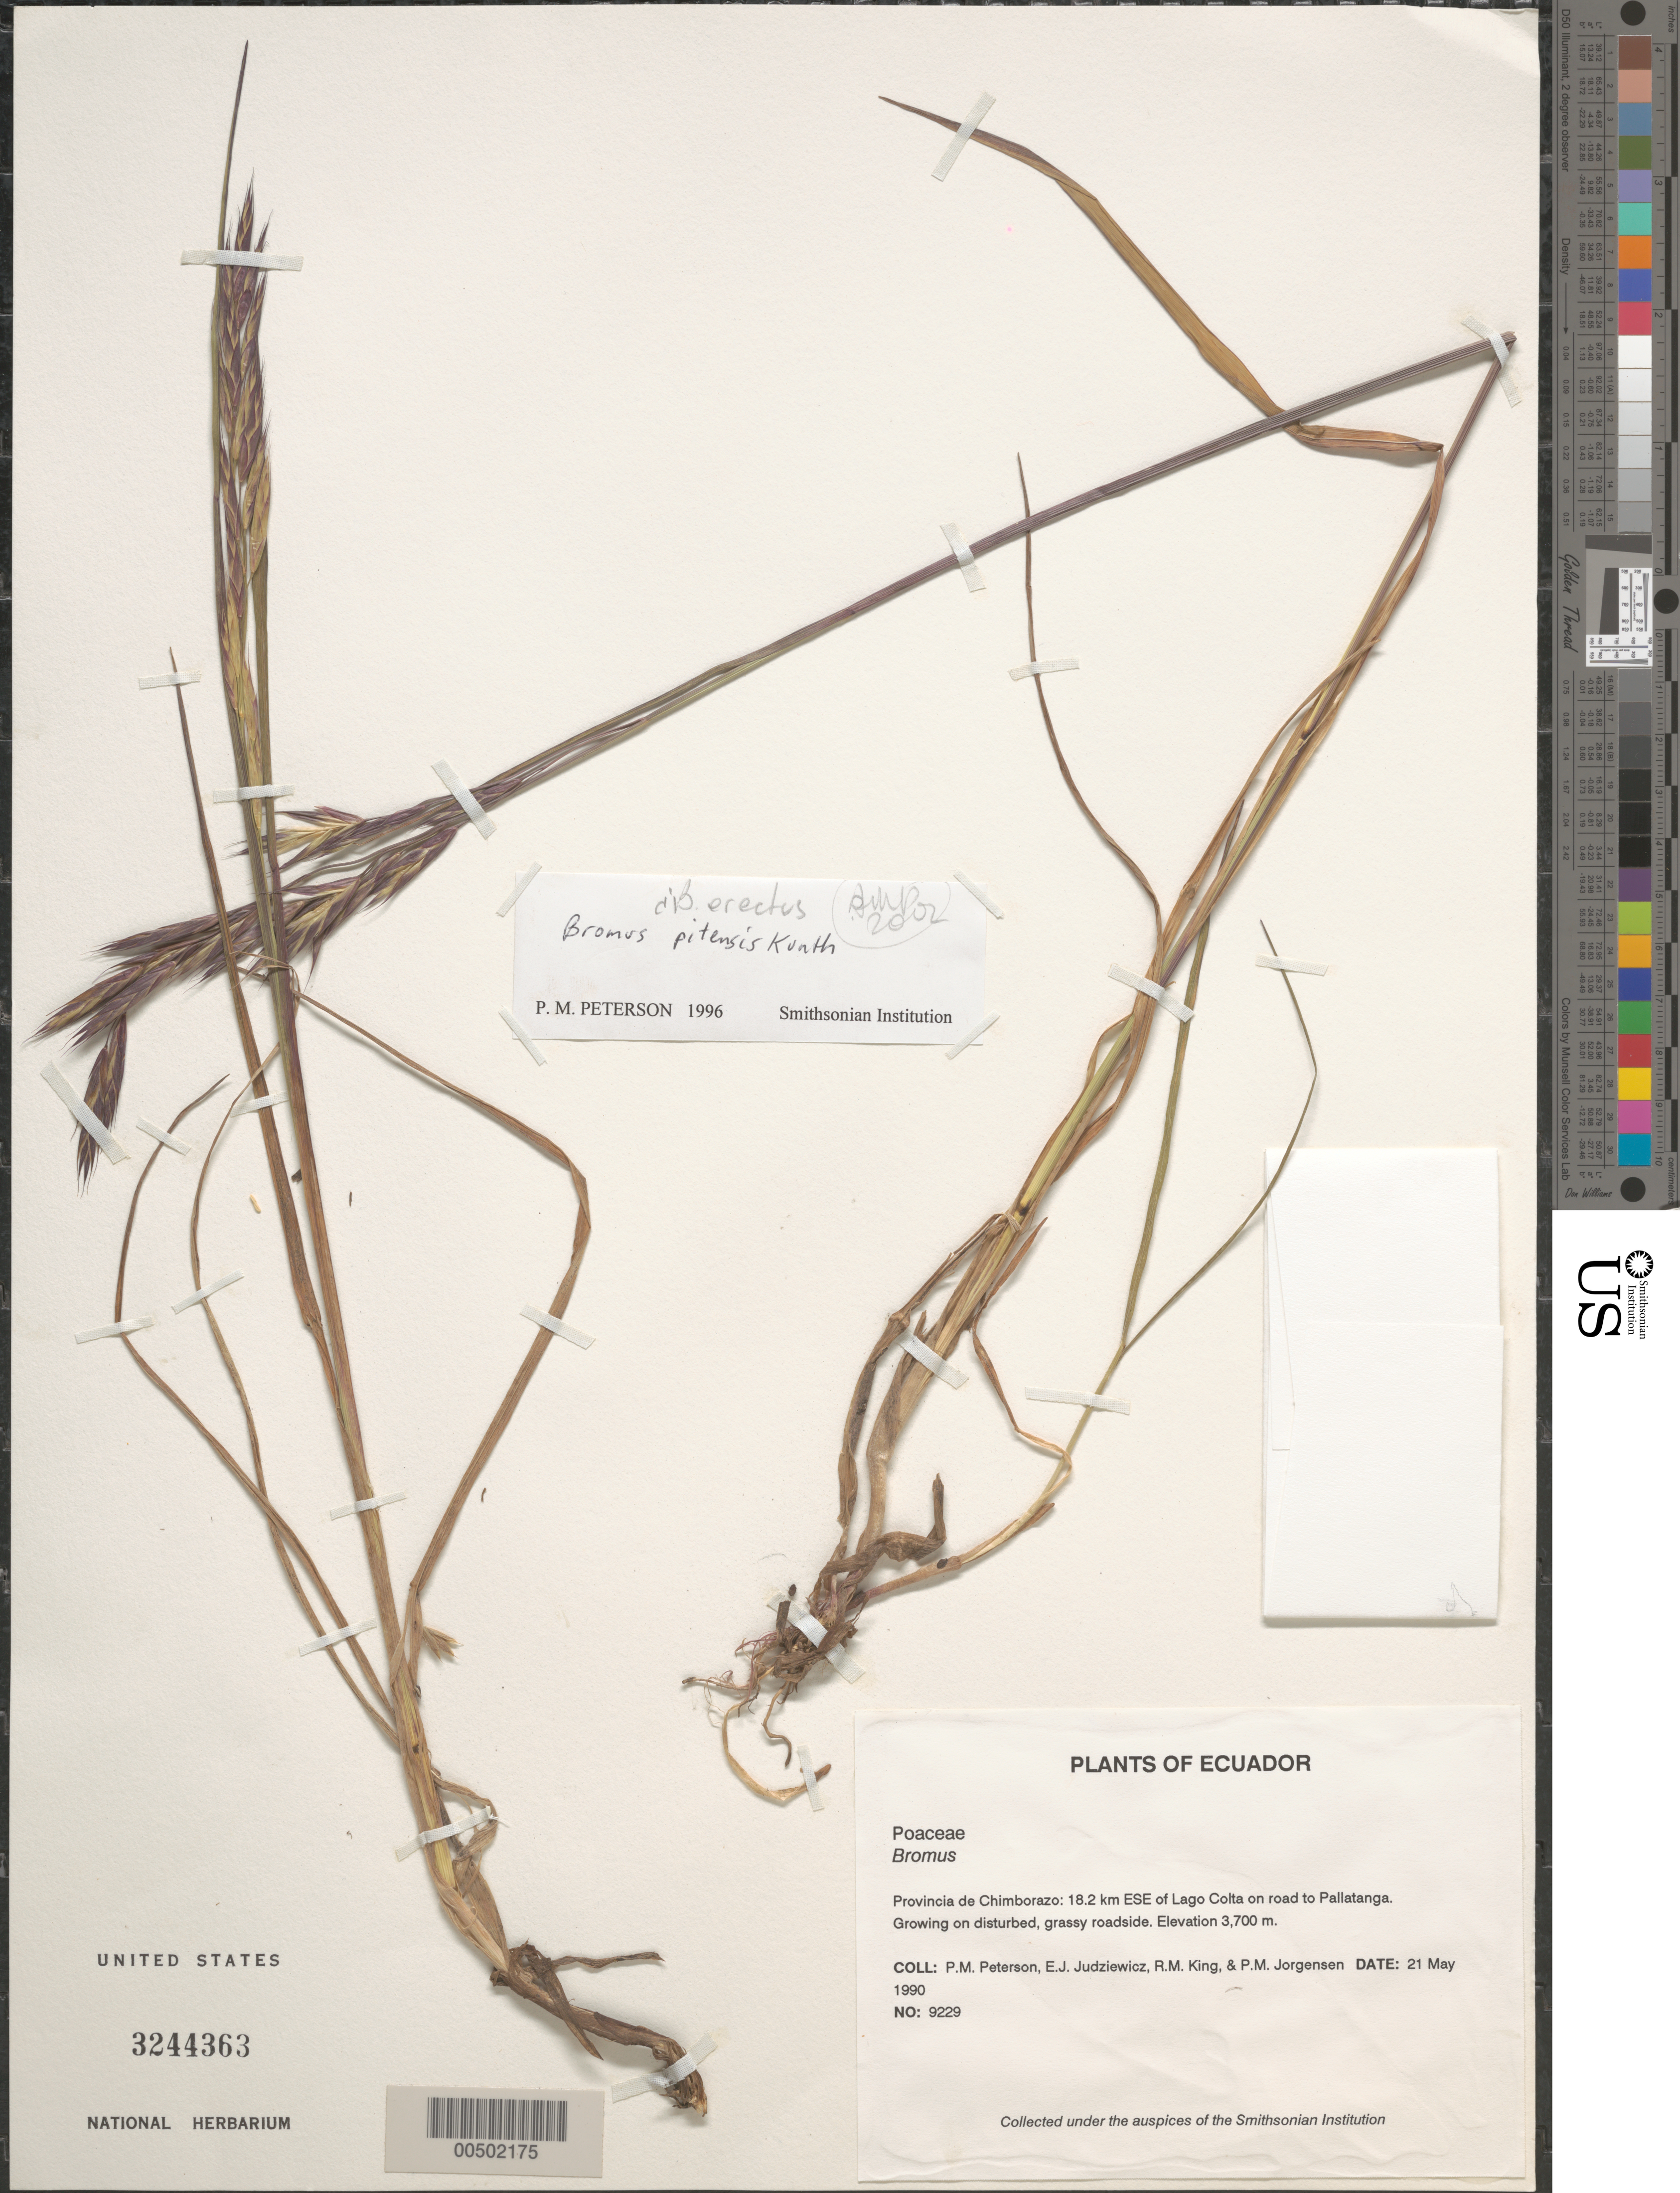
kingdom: Plantae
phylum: Tracheophyta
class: Liliopsida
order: Poales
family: Poaceae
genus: Bromus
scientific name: Bromus sp.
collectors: P. M. Peterson, E. J. Judziewicz, R. M. King & P. M. Jørgensen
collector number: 09229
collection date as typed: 21 May 1990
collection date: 1990-05-21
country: Ecuador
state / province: Chimborazo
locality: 18.2 km ESE of Lago Colta on road to Pallatanga.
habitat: Growing on disturbed, grassy roadside.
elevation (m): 3700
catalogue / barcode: US 3244363